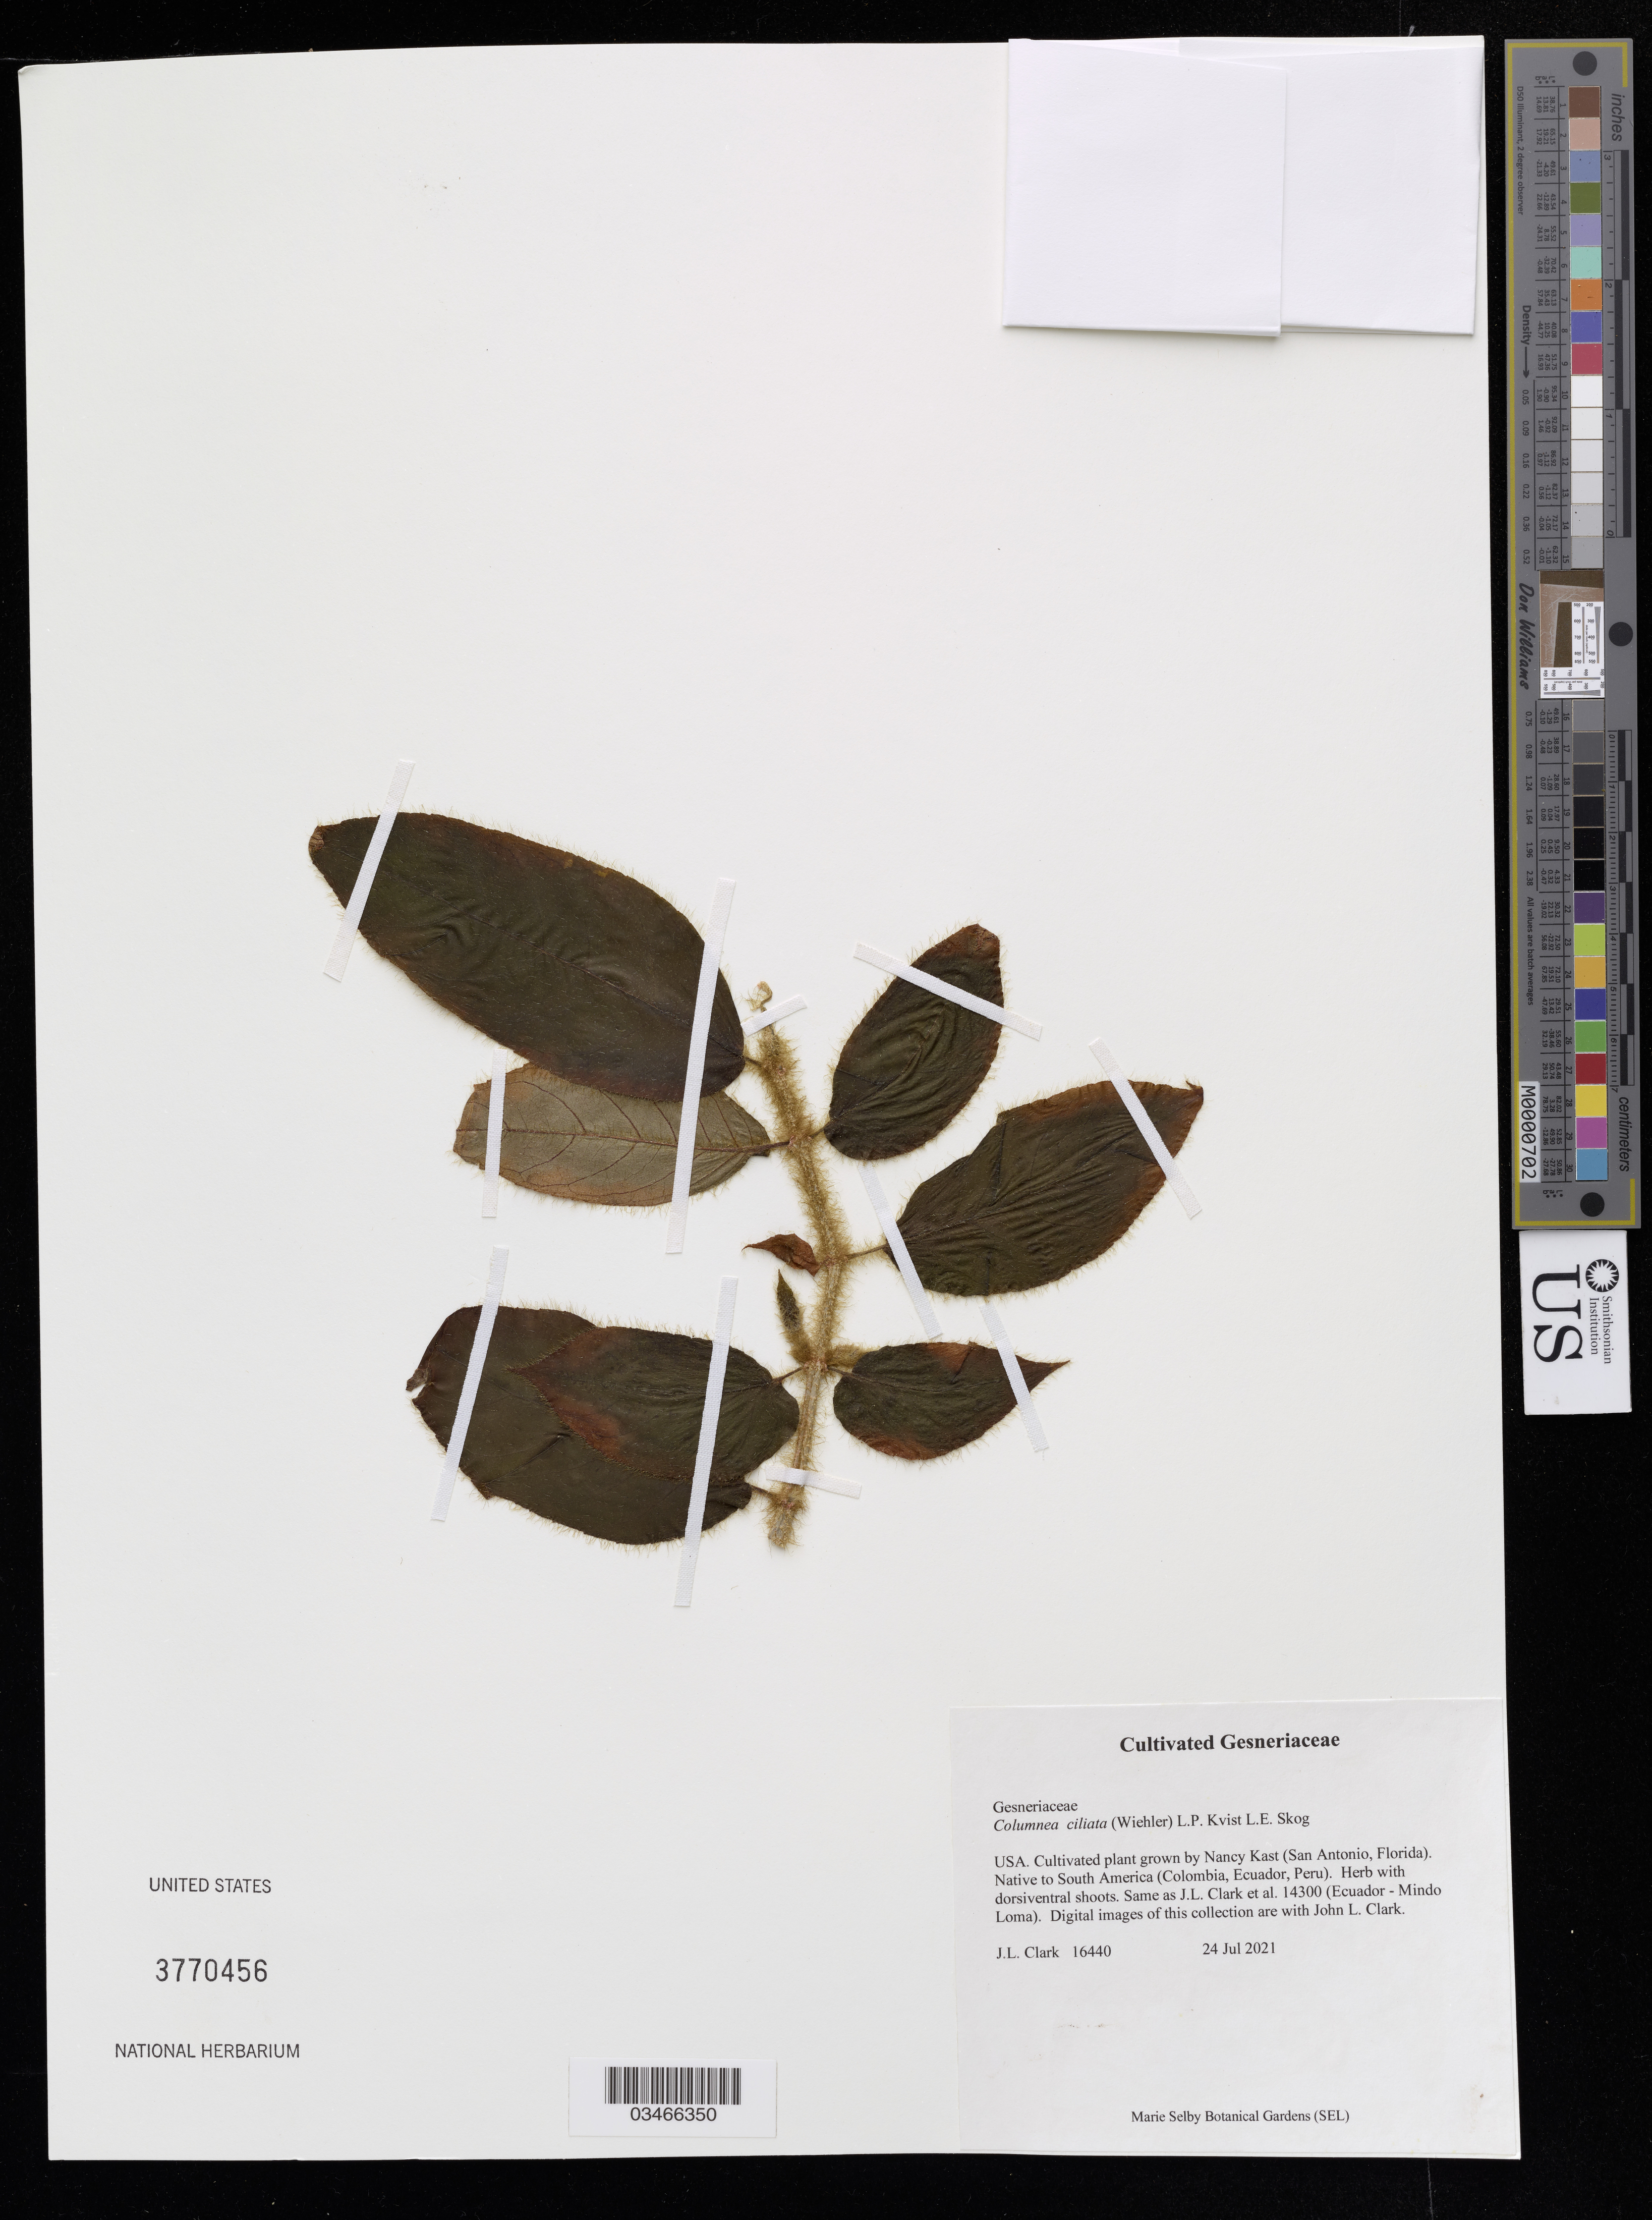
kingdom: Plantae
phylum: Tracheophyta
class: Magnoliopsida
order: Lamiales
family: Gesneriaceae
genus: Columnea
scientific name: Columnea ciliata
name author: (Wiehler) L.P. Kvist & L.E. Skog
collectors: J. L. Clark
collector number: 16440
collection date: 2021-07-24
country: United States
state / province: Florida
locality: San Antonio.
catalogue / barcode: US 3770456